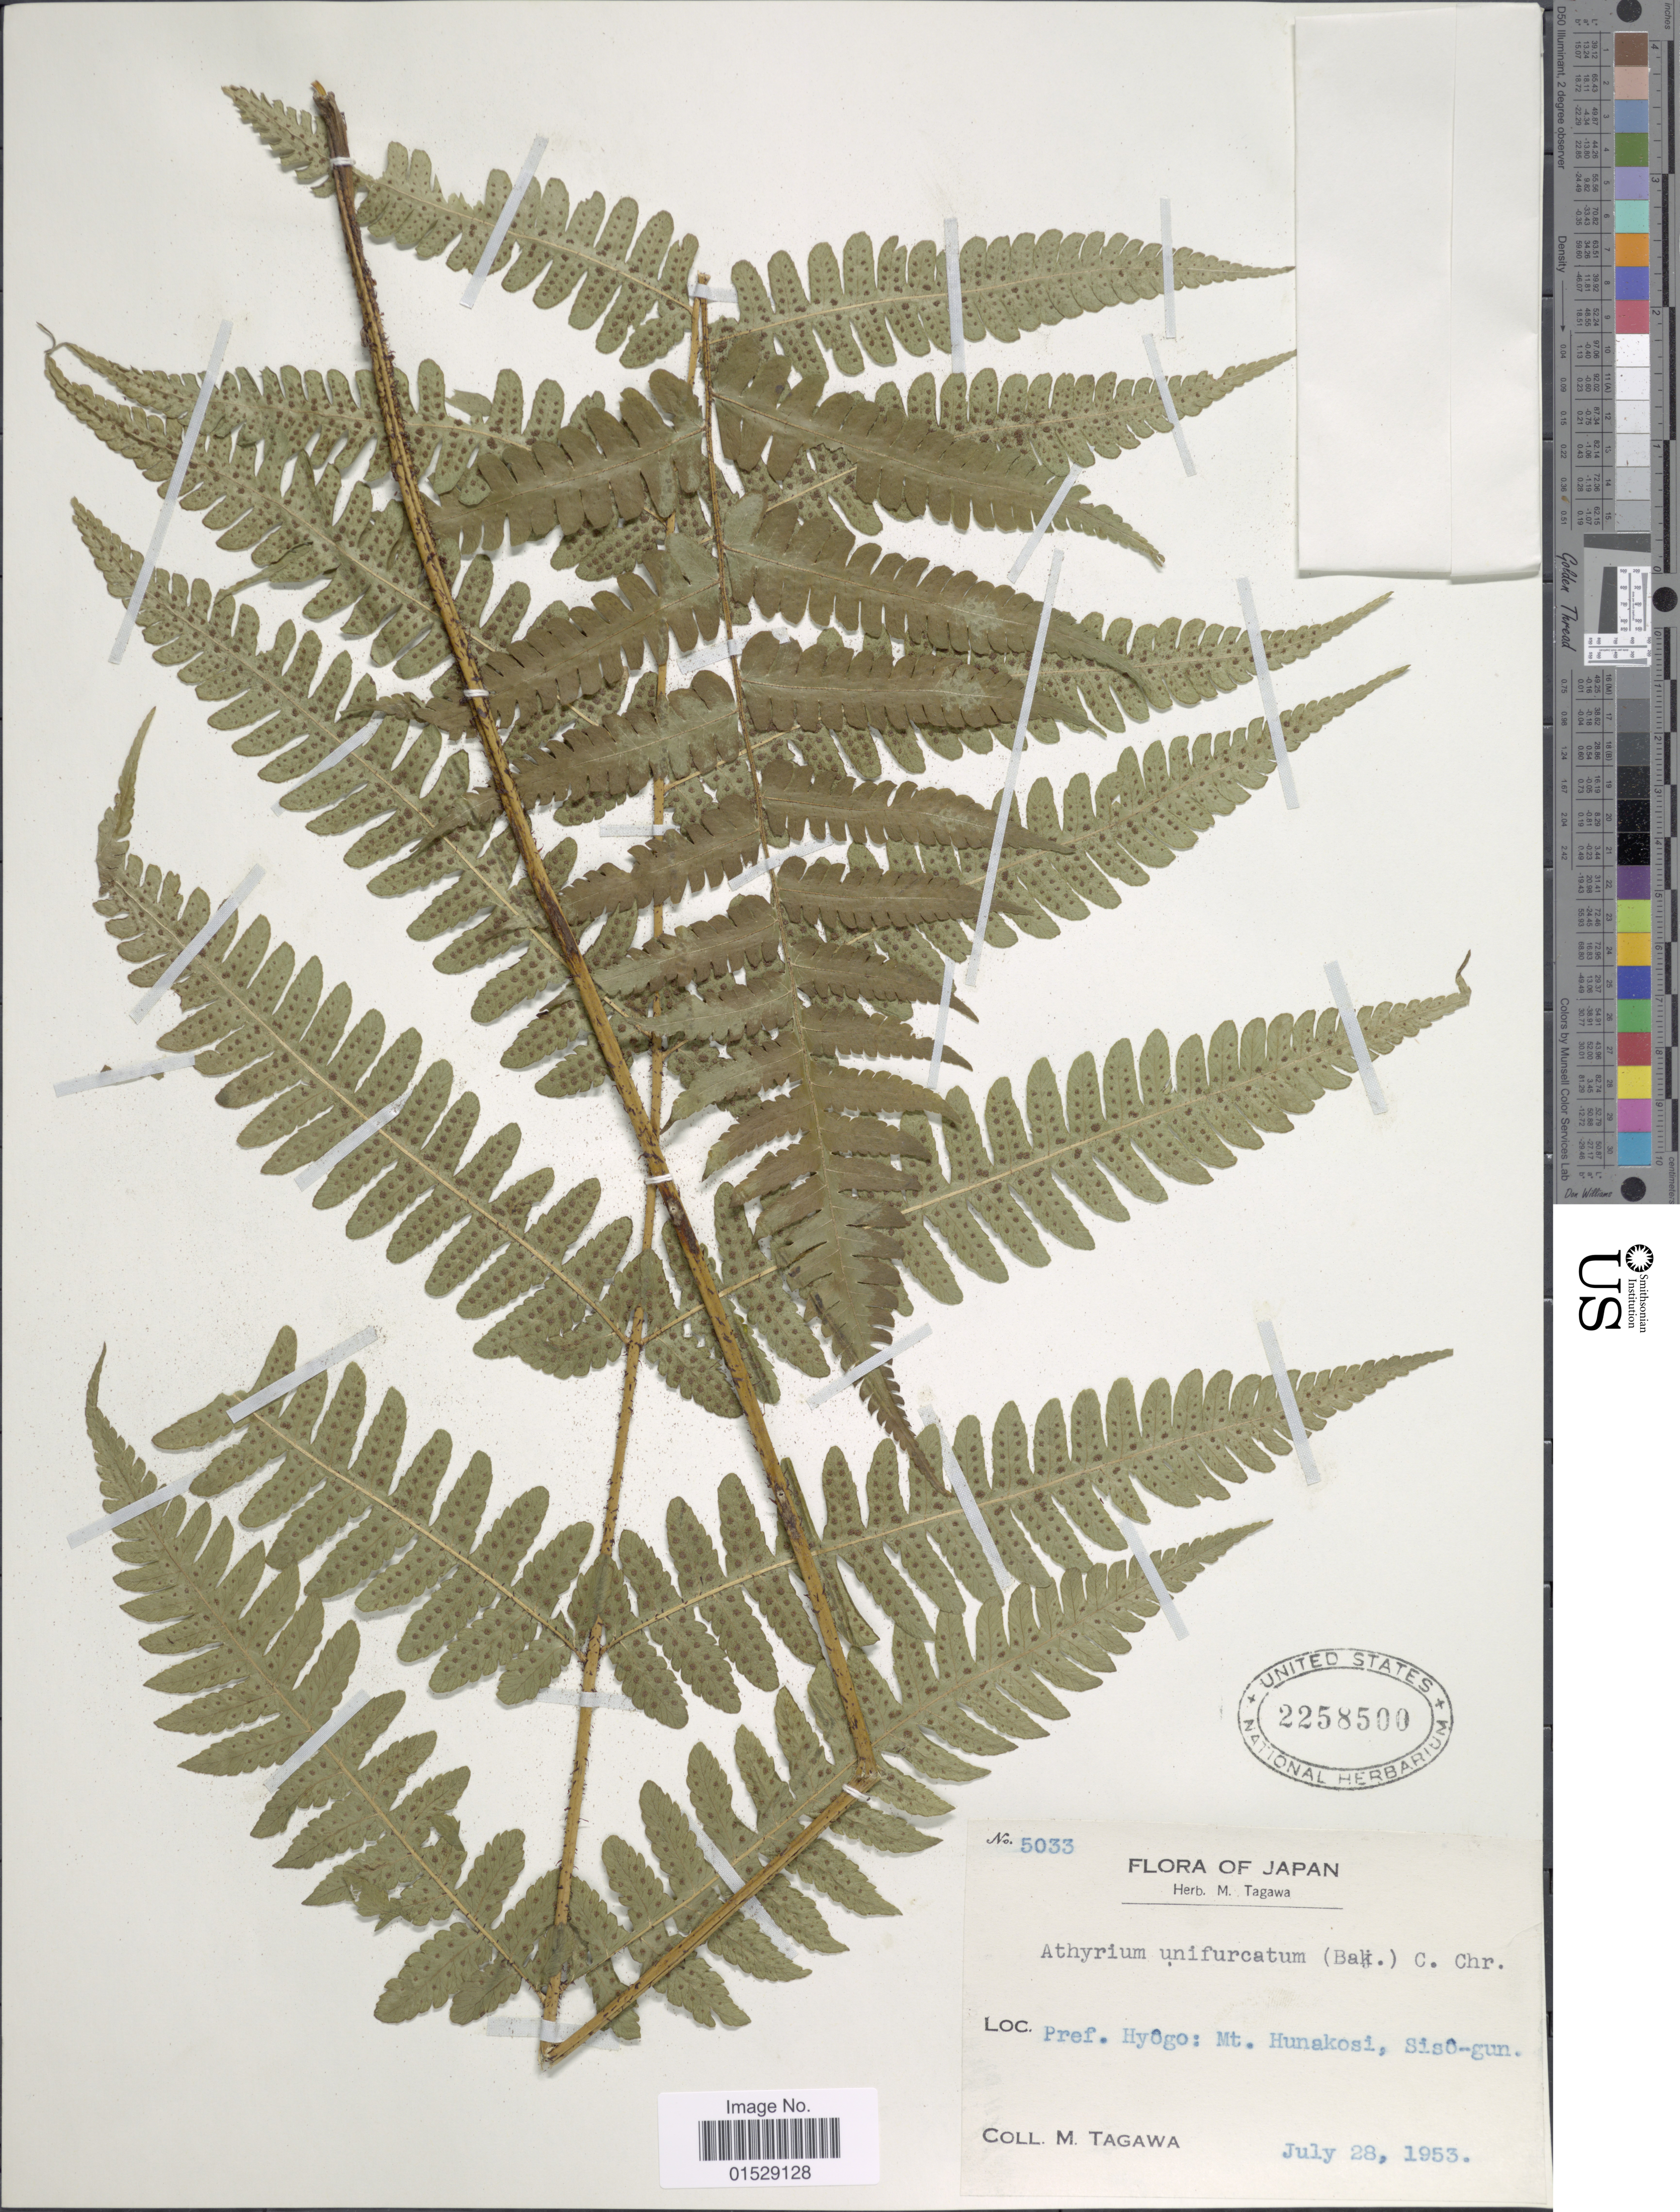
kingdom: Plantae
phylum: Tracheophyta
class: Polypodiopsida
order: Polypodiales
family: Athyriaceae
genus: Deparia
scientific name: Deparia unifurcata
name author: (Baker) M. Kato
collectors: M. Tagawa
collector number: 5033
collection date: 1953-07-28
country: Japan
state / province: Hyogo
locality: Pref. Hyogo: Mt. Hunakosi, Siso-gun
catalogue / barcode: US 2258500